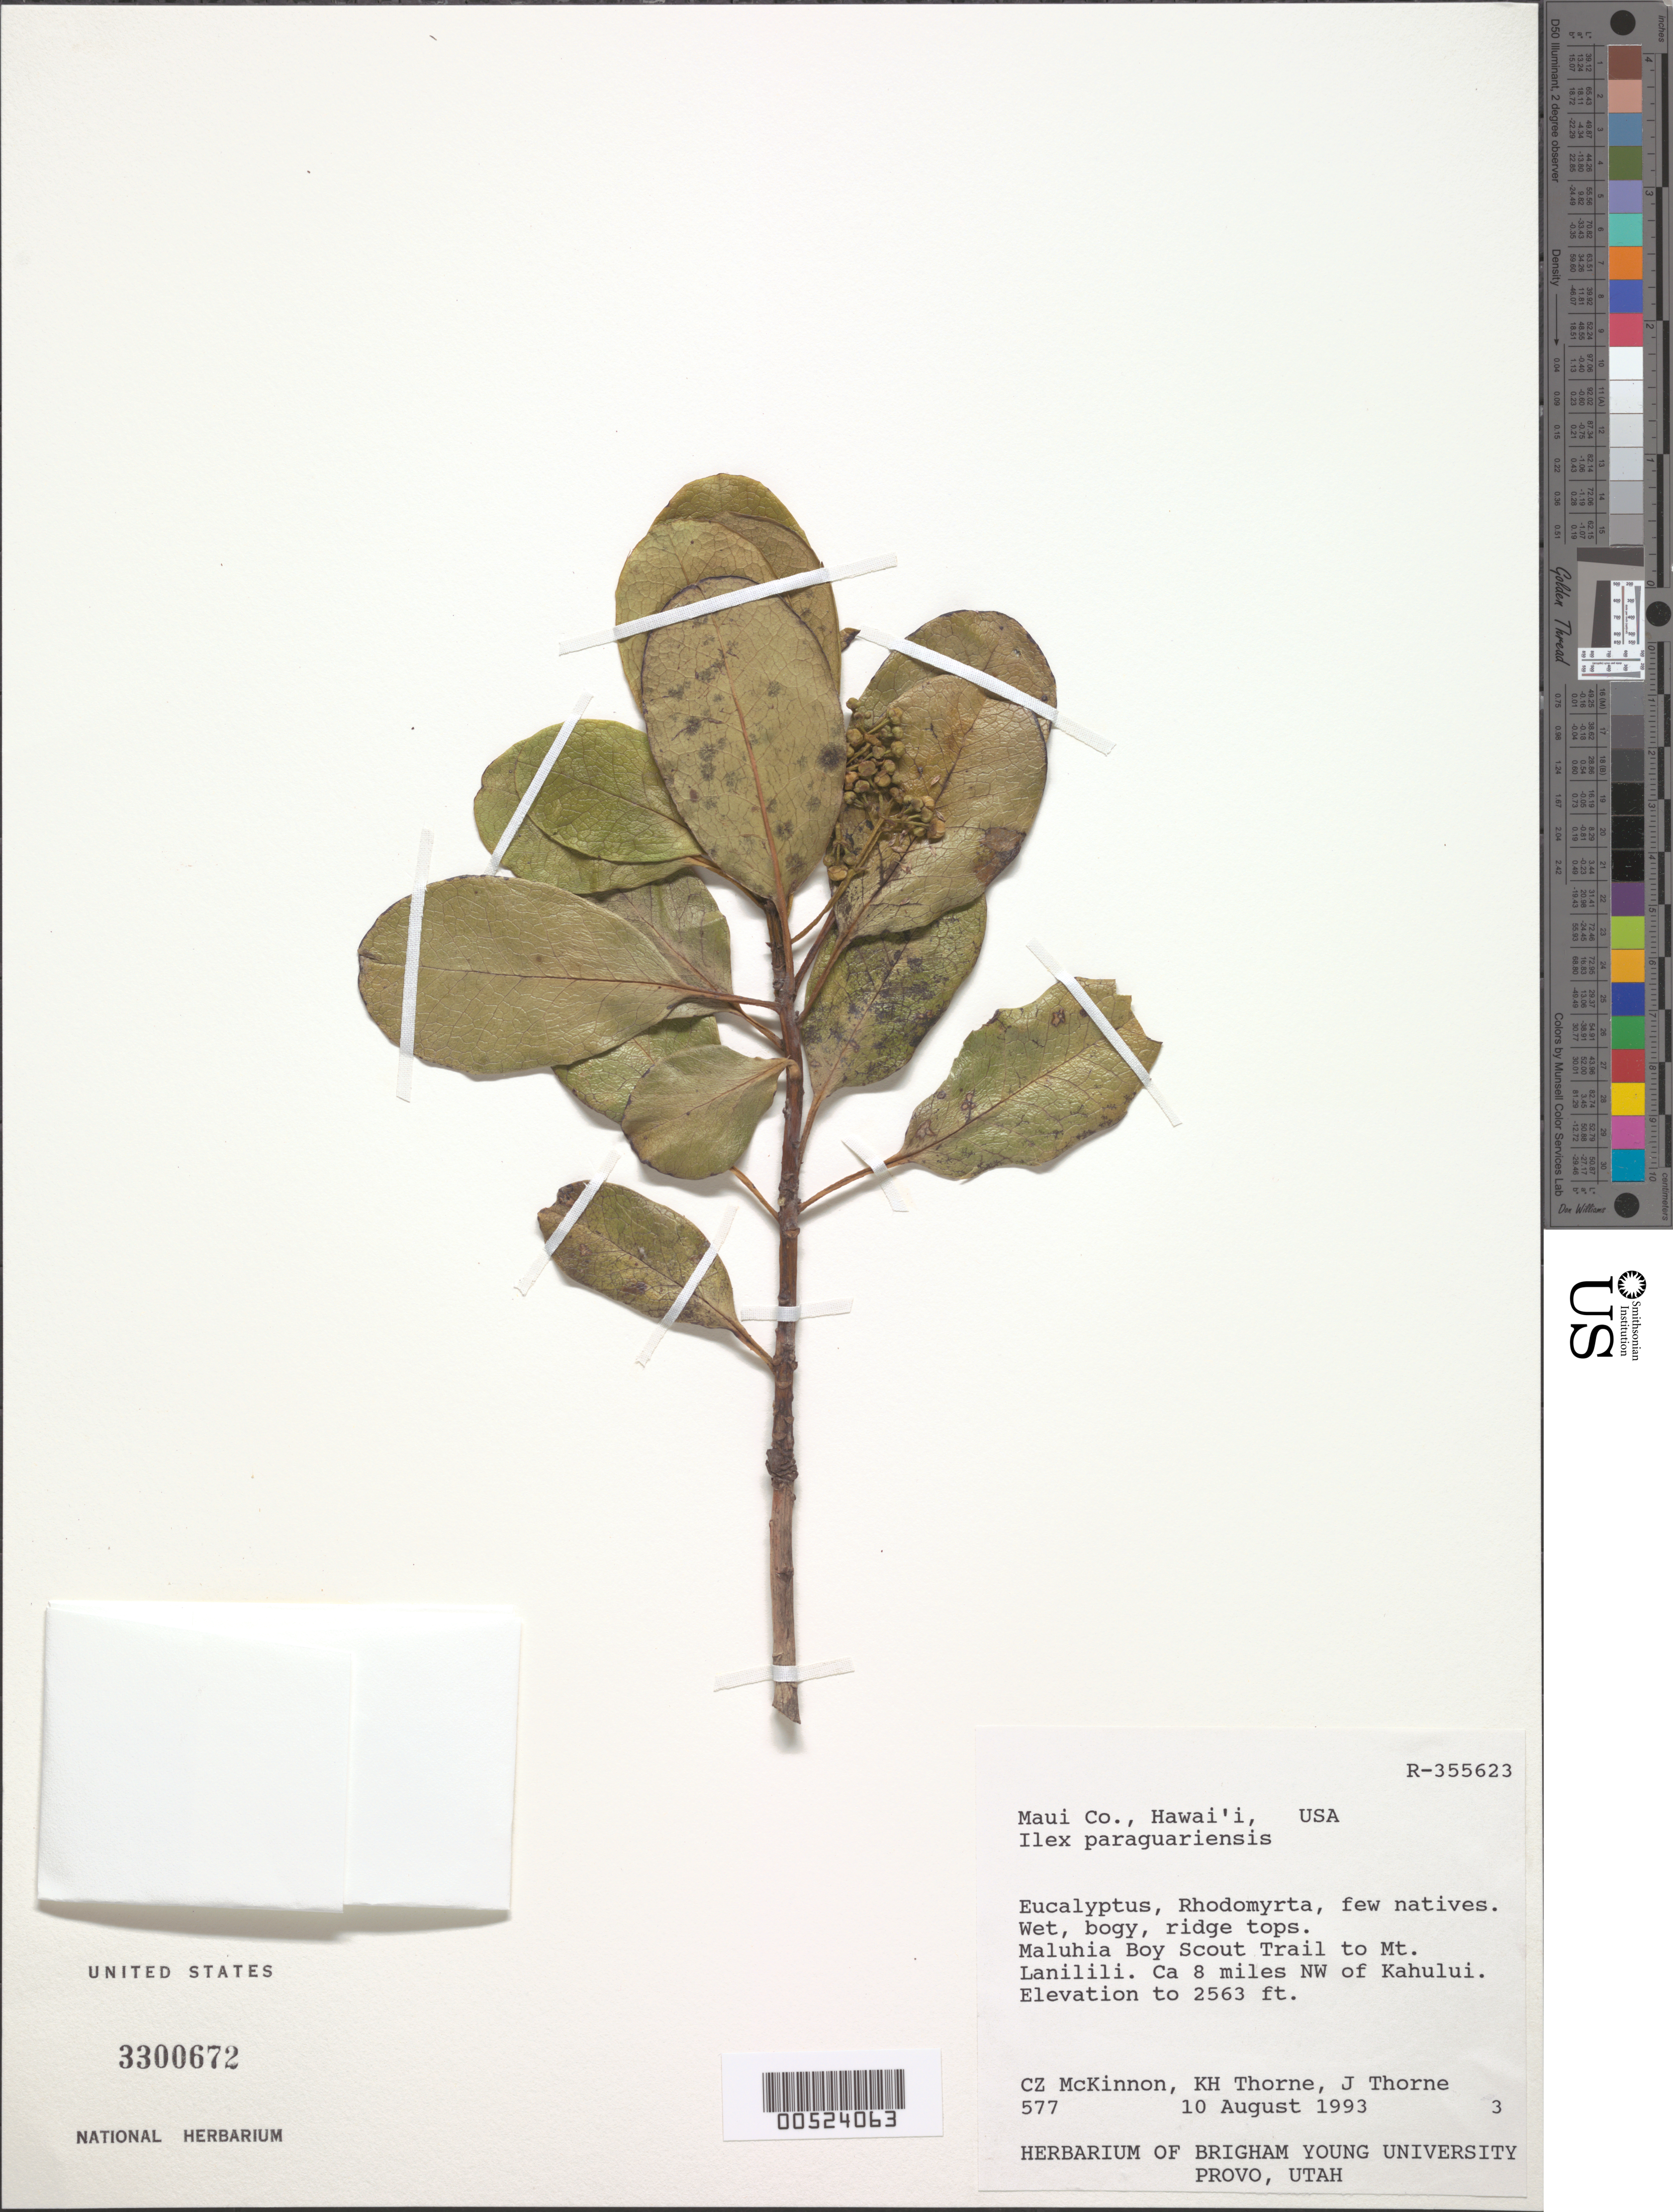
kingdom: Plantae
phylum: Tracheophyta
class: Magnoliopsida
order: Aquifoliales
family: Aquifoliaceae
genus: Ilex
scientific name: Ilex paraguariensis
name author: A. St.-Hil.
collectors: C. McKinnon, K. Thorne & J. Thorne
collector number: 577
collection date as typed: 10 Aug 1993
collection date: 1993-08-10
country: United States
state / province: Hawaii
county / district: Maui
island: Maui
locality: Maui County, Maluhia Boy Scout Trail to Mt Lanilili, ca 8 mi NW of Kahului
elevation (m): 781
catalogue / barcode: US 3300672